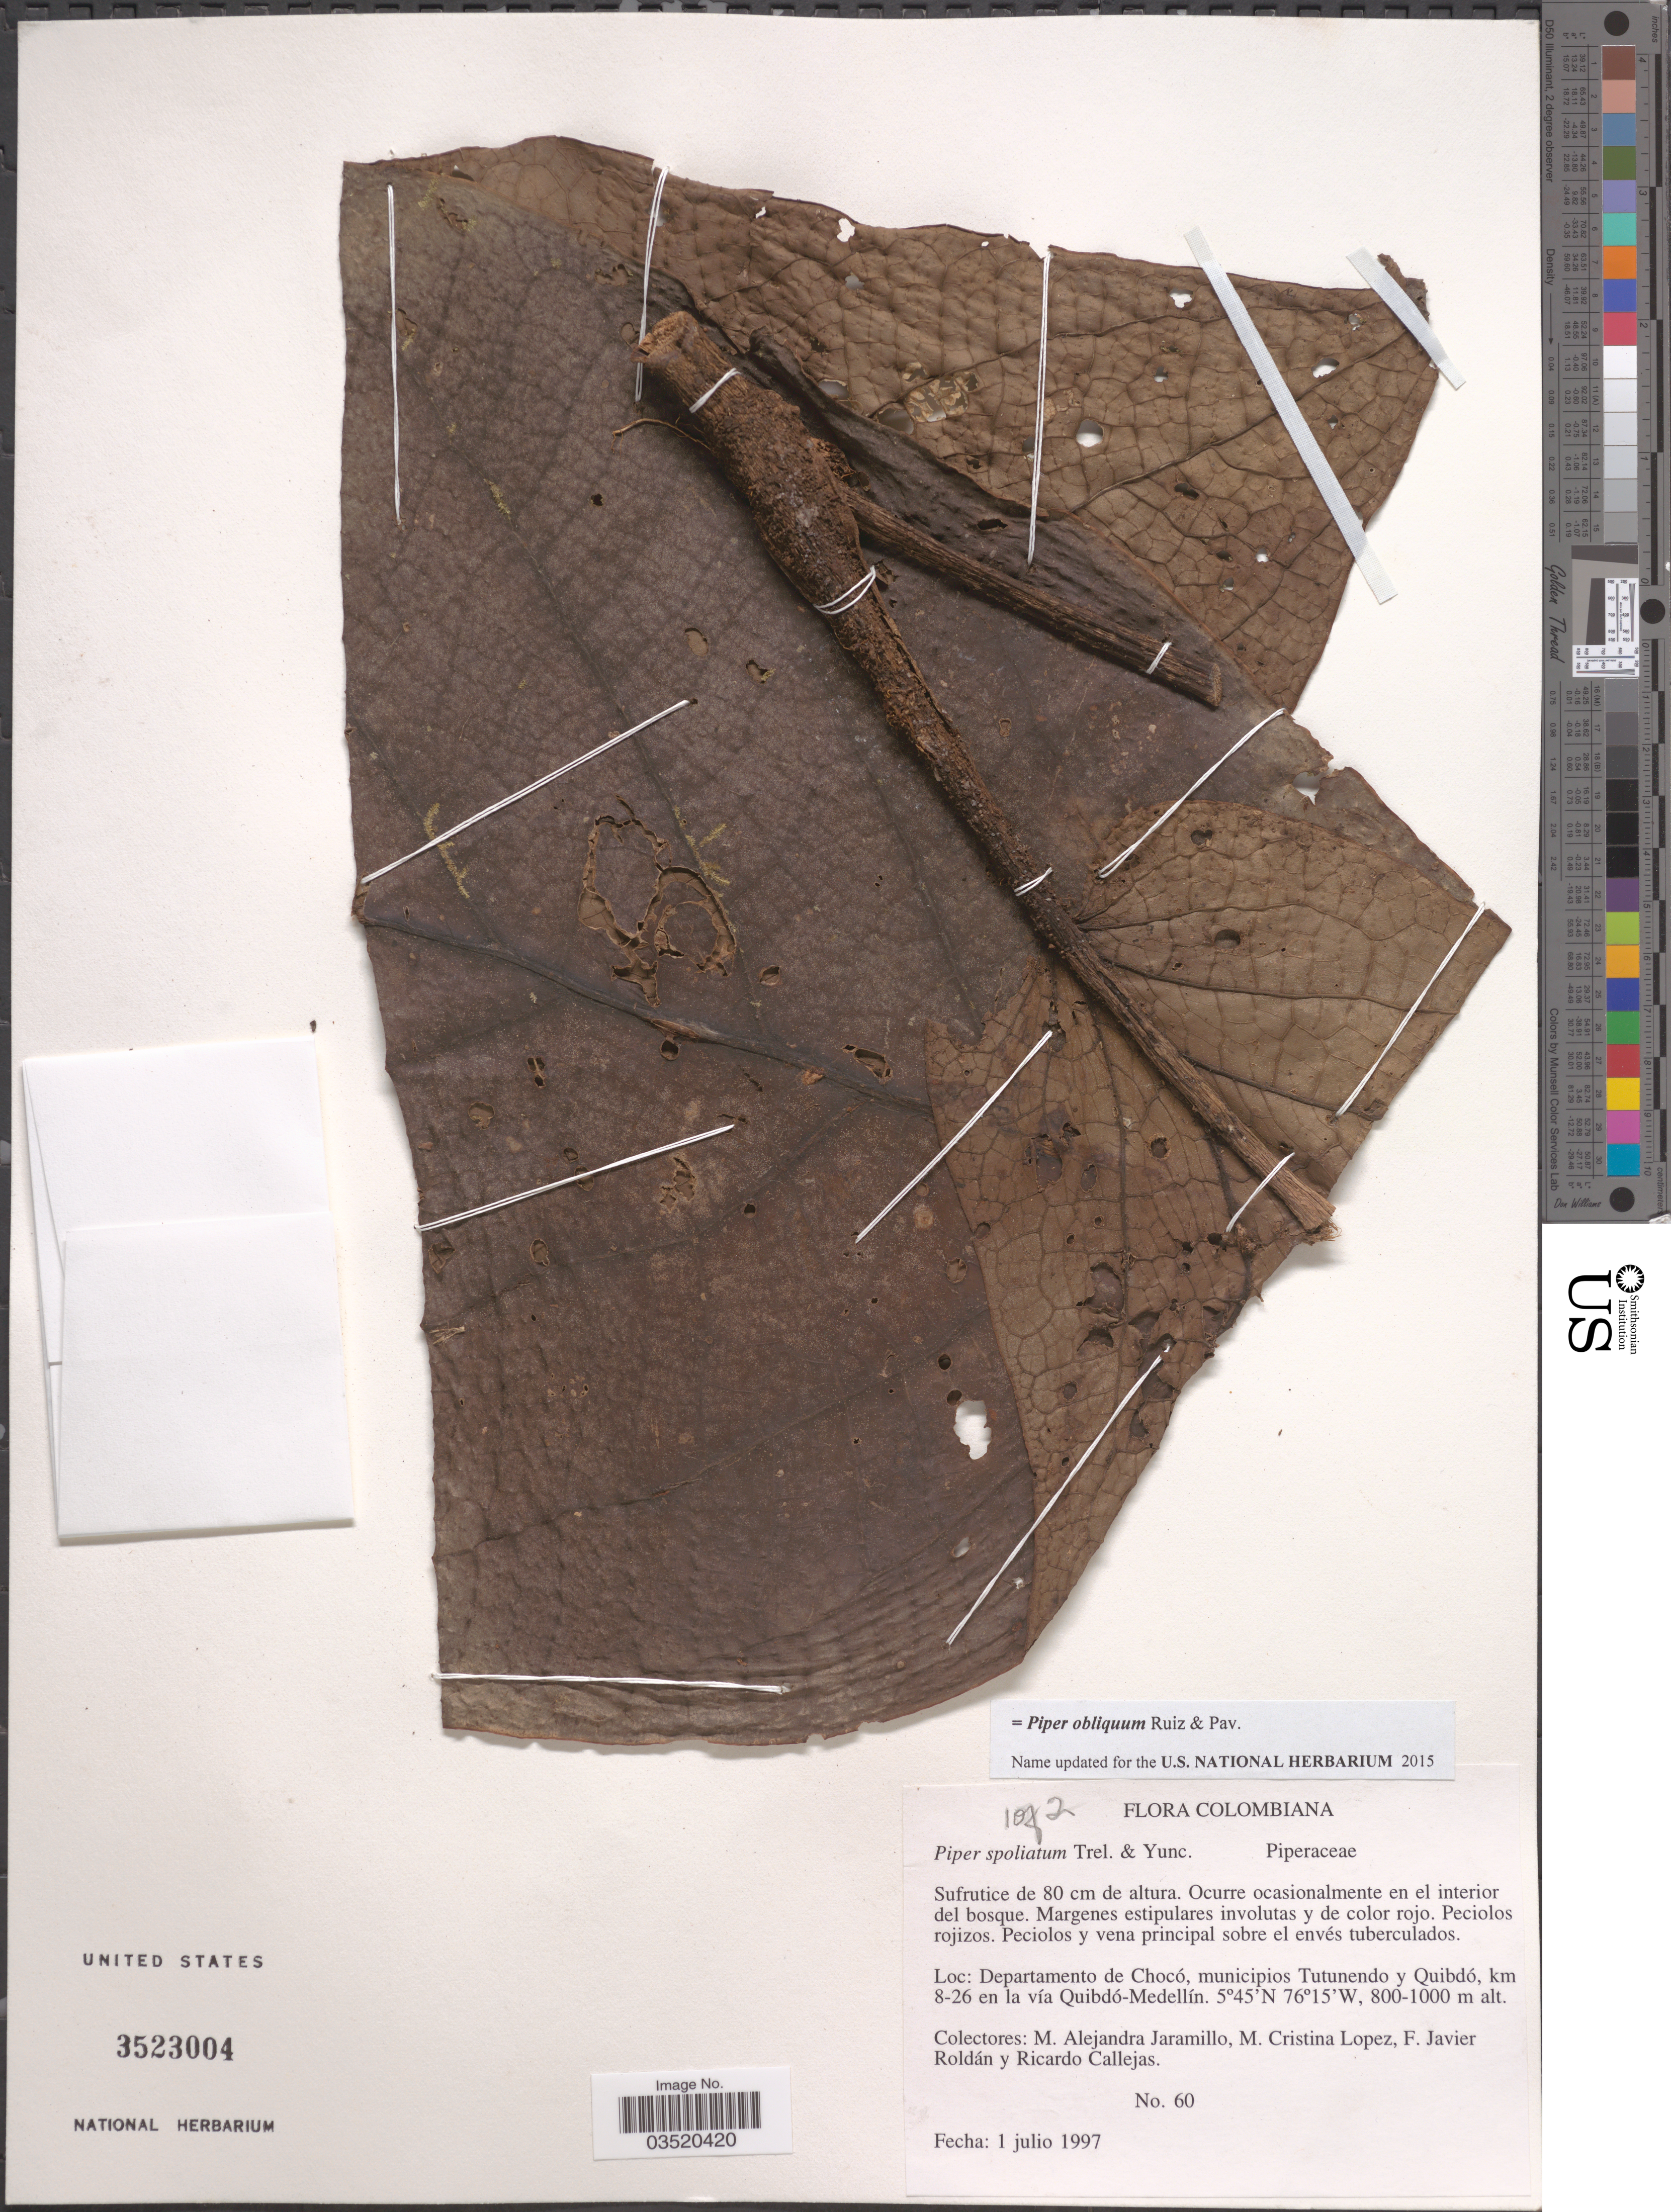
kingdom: Plantae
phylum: Tracheophyta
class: Magnoliopsida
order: Piperales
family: Piperaceae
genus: Piper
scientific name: Piper obliquum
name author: Ruiz & Pav.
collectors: M. A. Jaramillo, M. Lopez, F. J. Roldán & R. Callejas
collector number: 60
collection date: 1997-07-01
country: Colombia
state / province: Chocó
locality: Departamento de Chocó, municipios Tutunendo y Quibdó, km 8-26 en la vía Quibdó-Medellín.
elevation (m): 800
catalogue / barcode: US 3523004